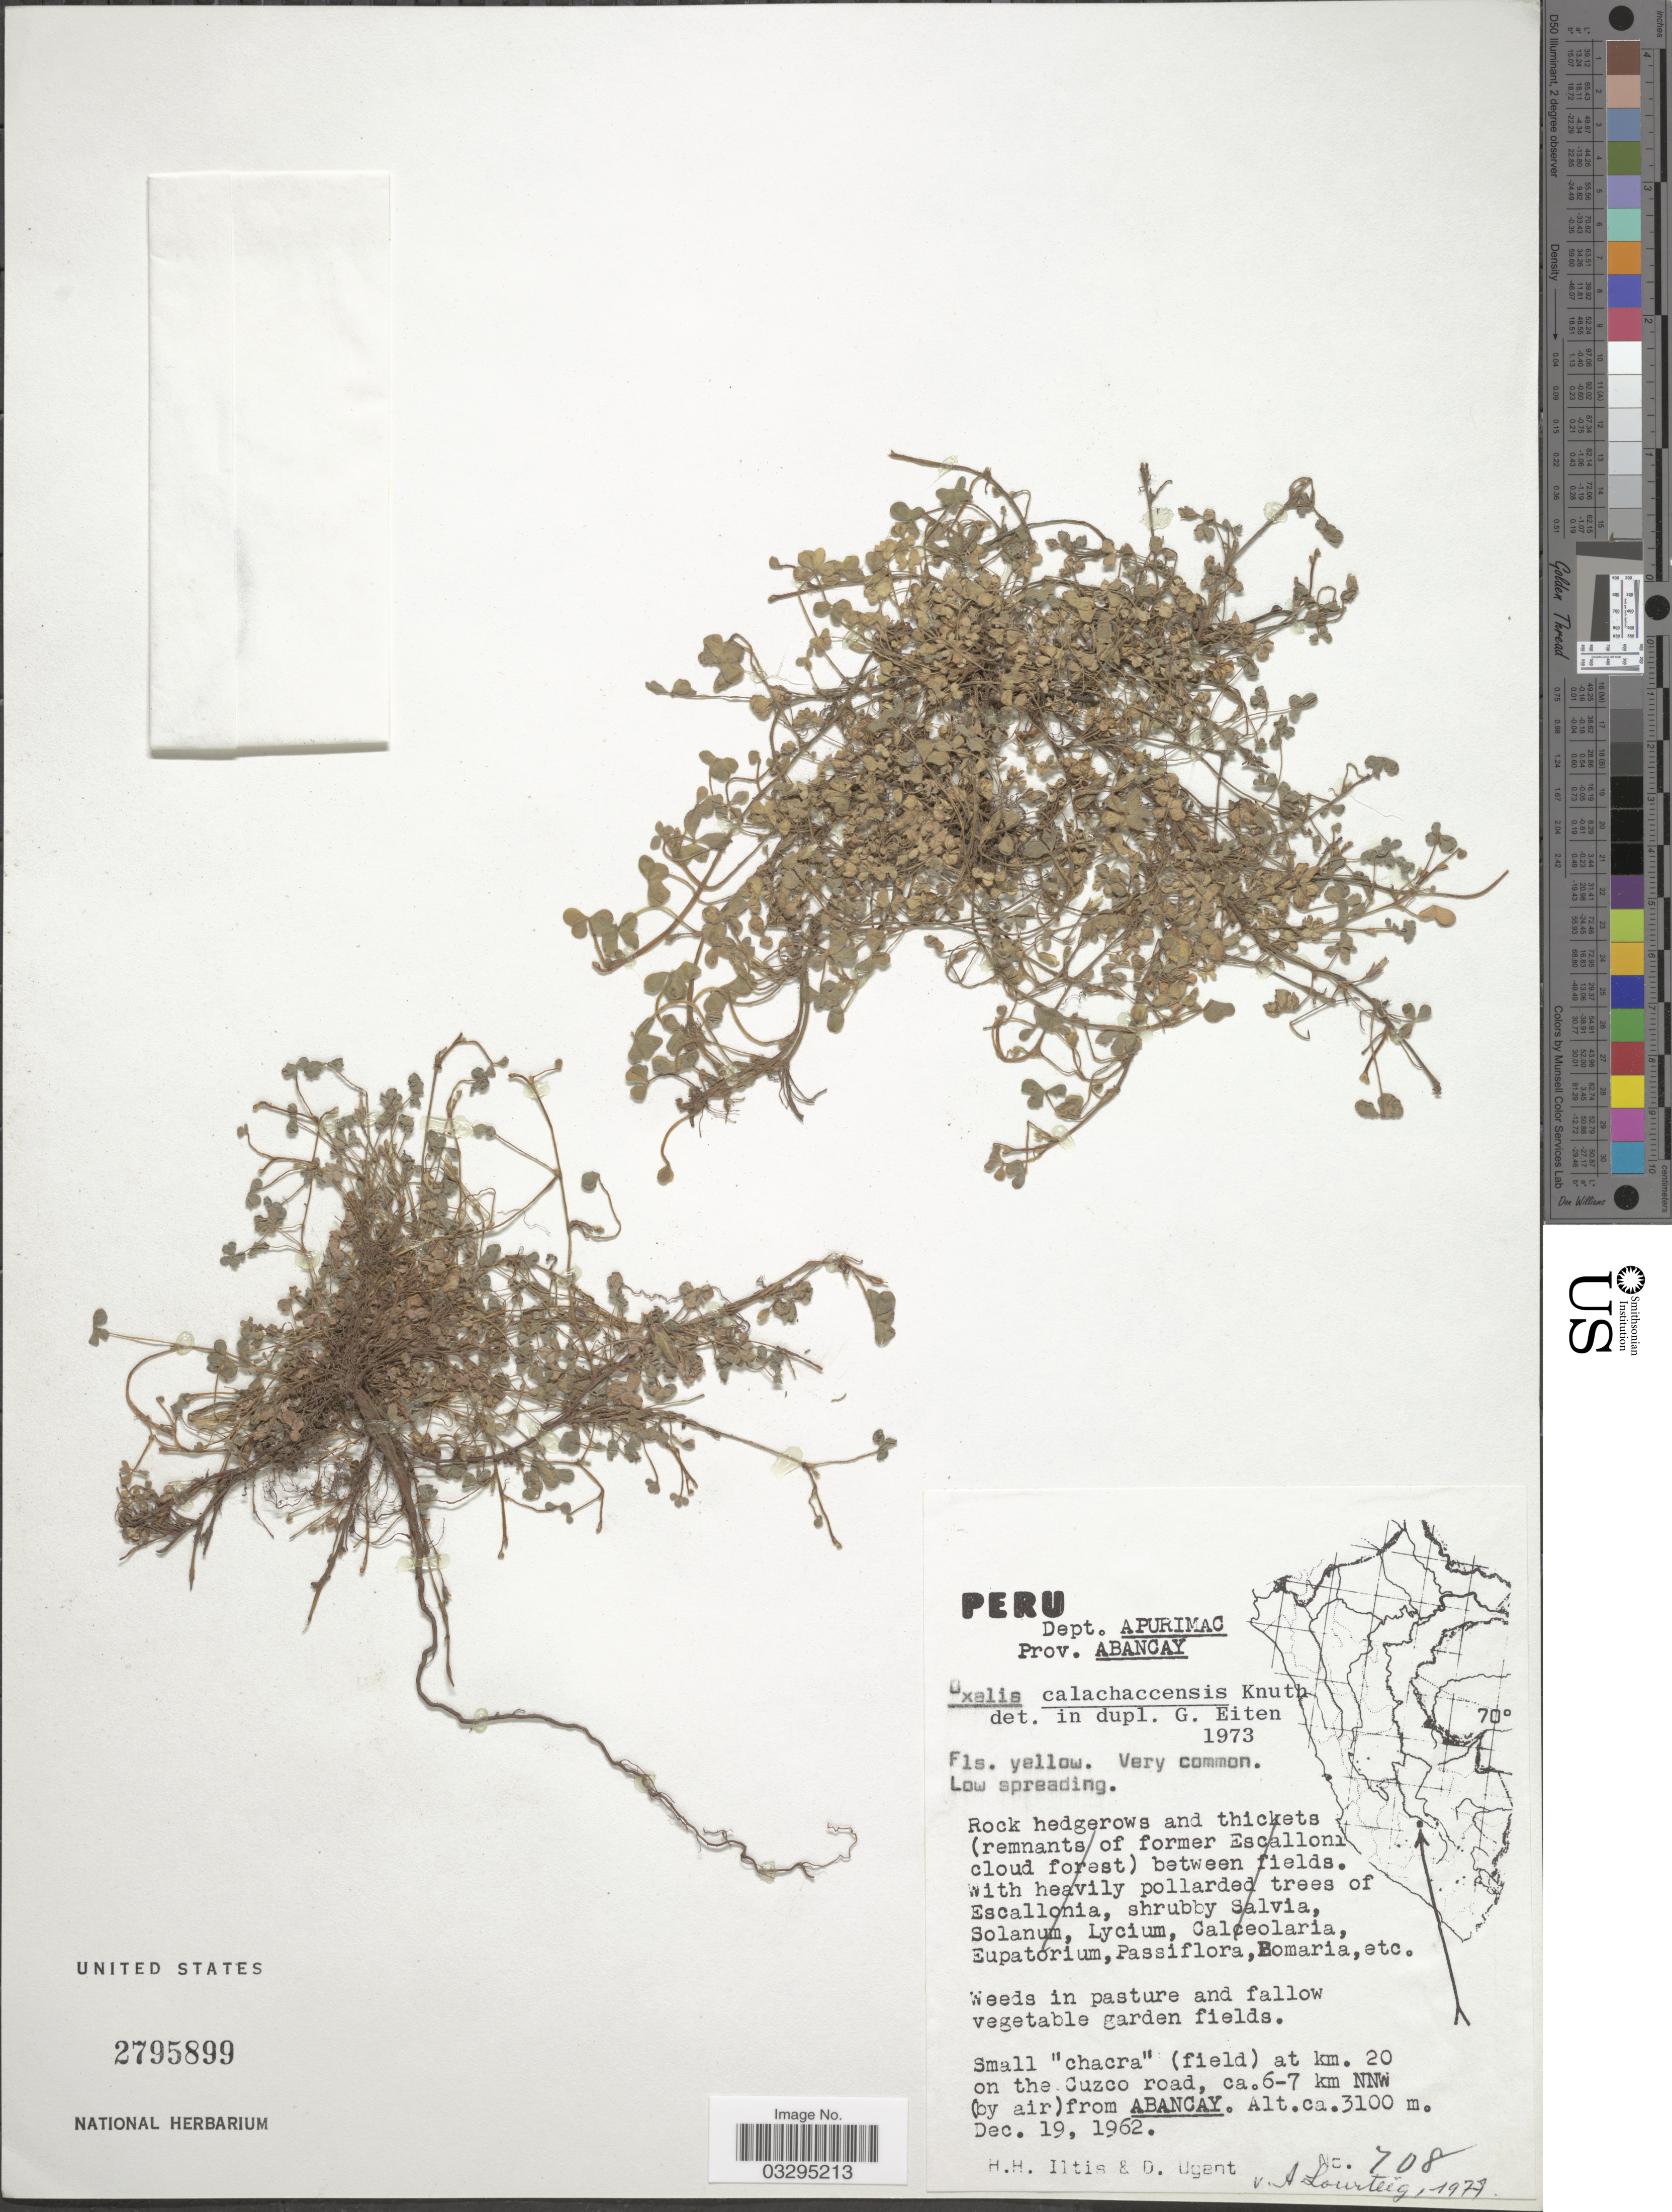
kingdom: Plantae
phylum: Tracheophyta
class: Magnoliopsida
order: Oxalidales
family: Oxalidaceae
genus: Oxalis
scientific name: Oxalis calachaccensis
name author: R. Knuth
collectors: H. H. Iltis & D. Ugent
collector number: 708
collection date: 1962-12-19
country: Peru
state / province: Apurímac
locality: Dept. Apurimac. Prov. Abancay. Small "chacra" (field) at km. 20 on the Cuzco road, ca. 6-7 km NNW (by air) from Abancay.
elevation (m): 3100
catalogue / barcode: US 2795899